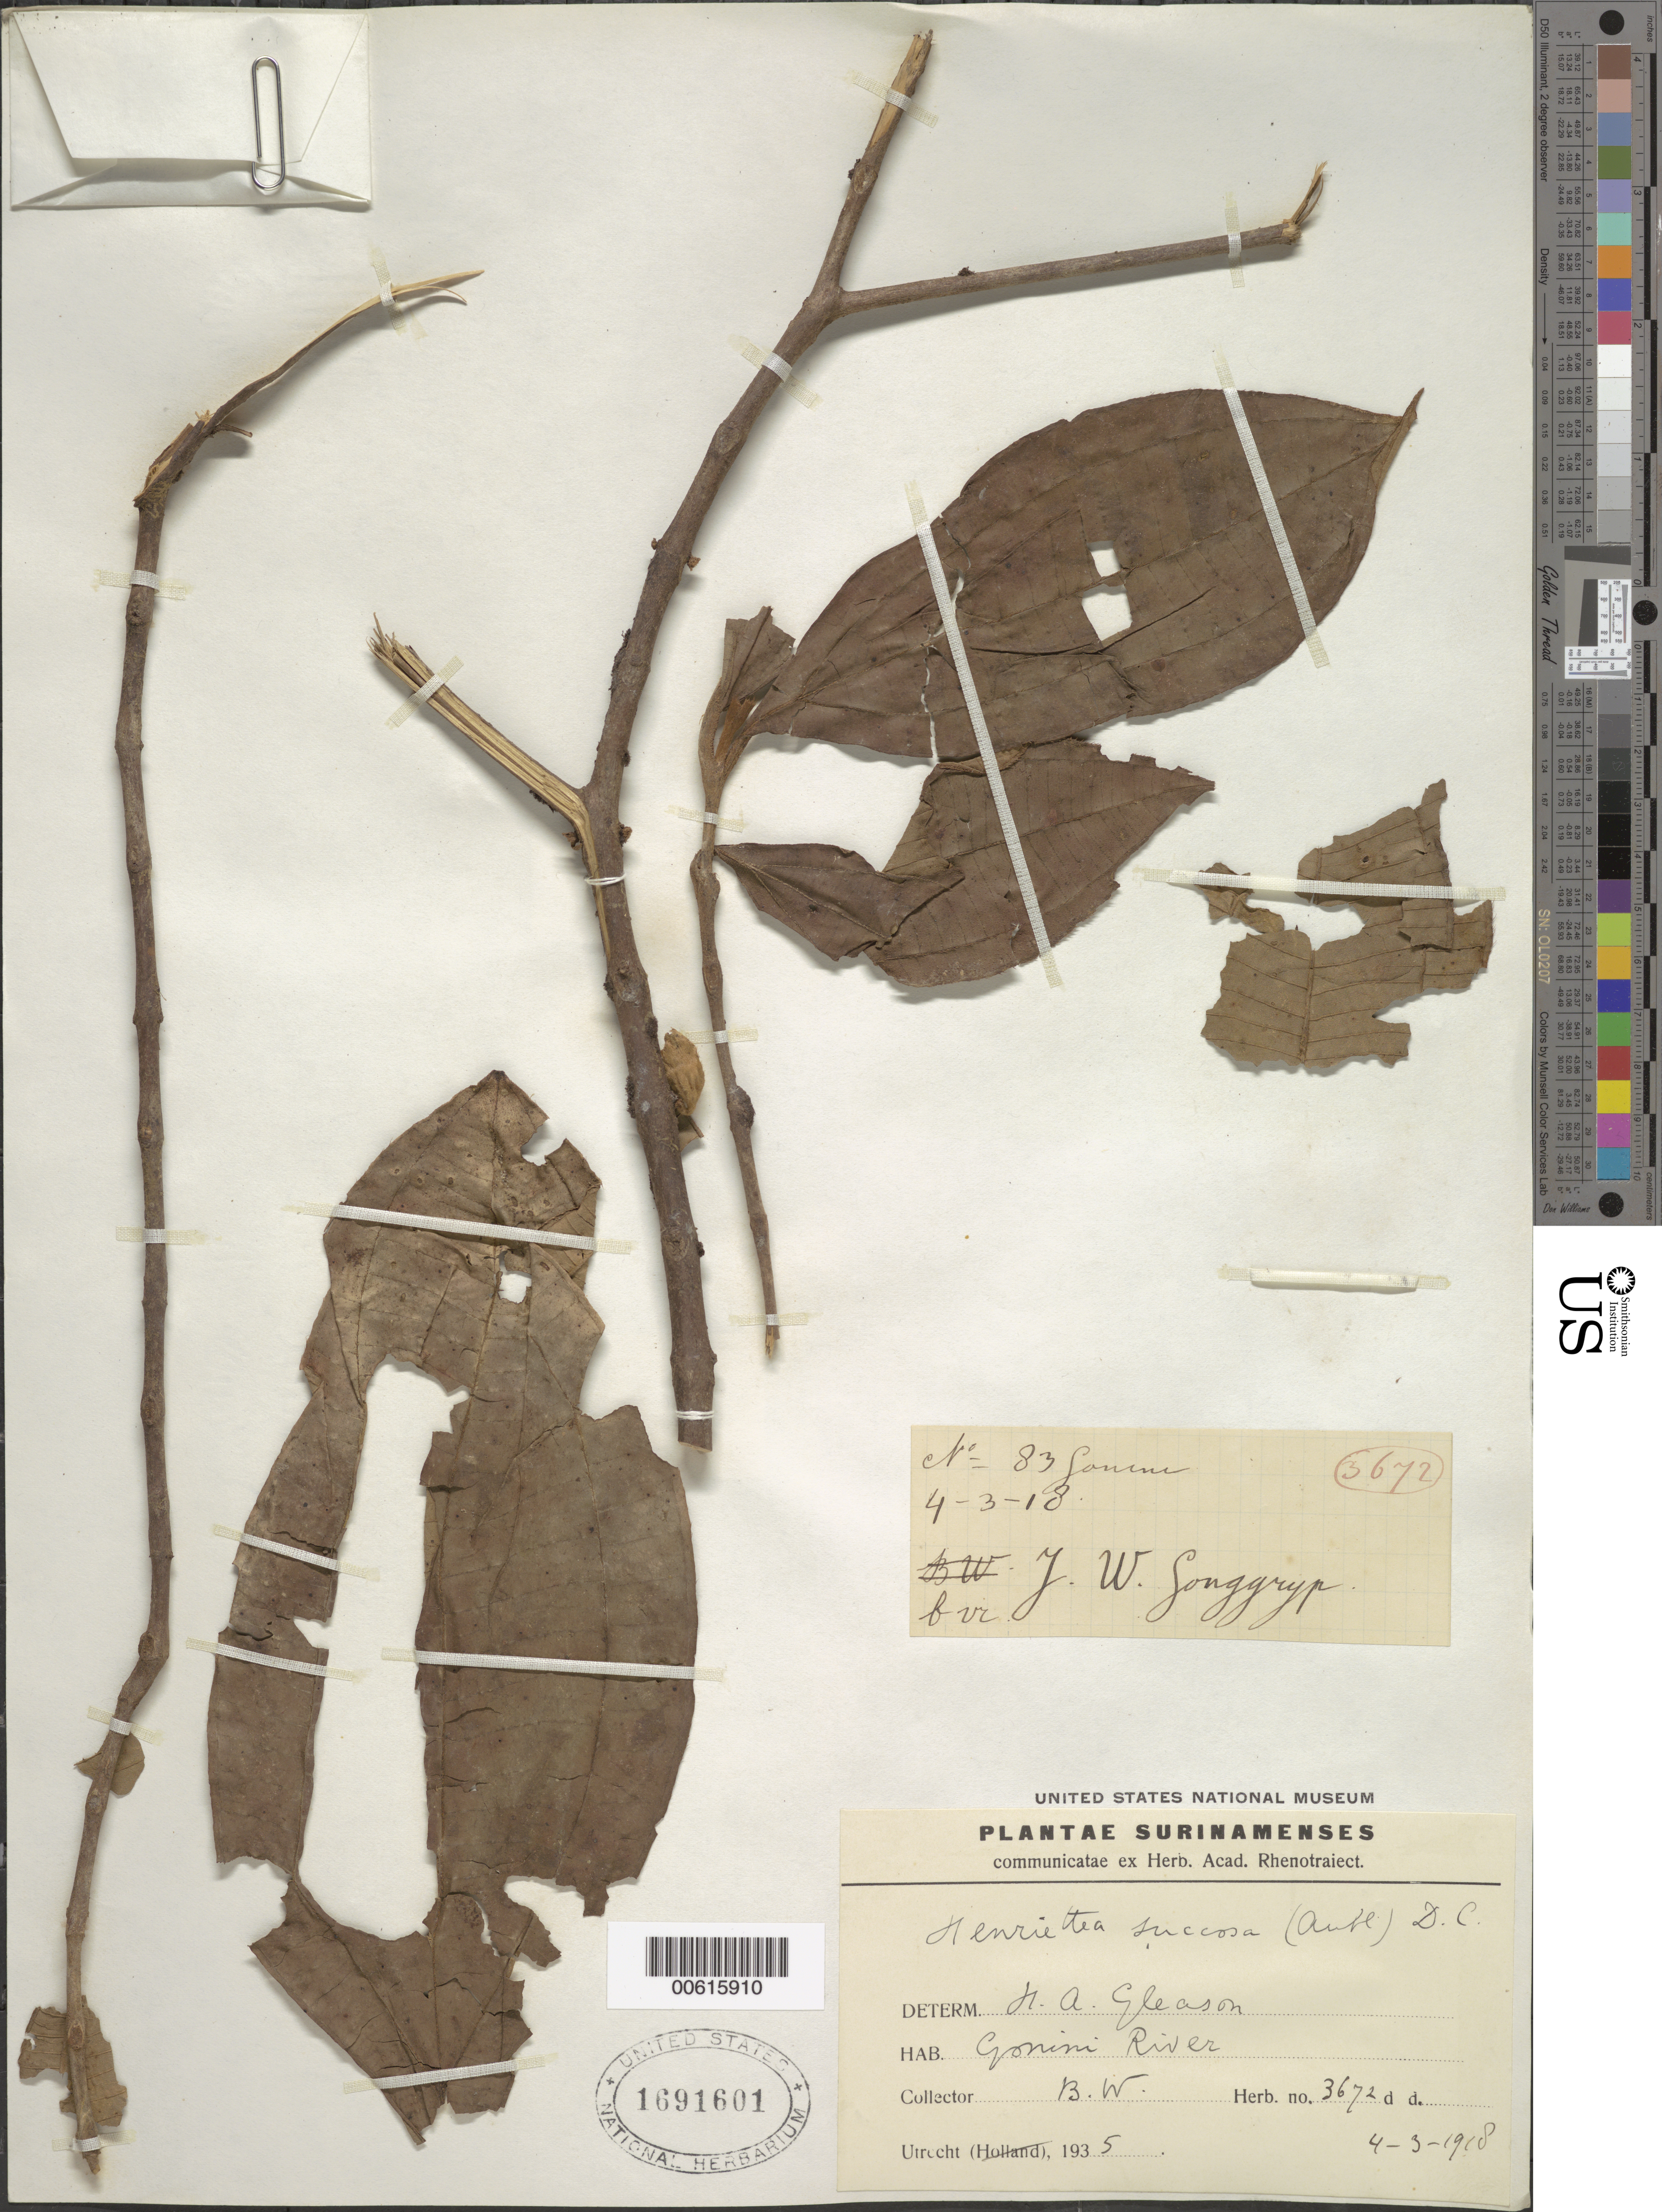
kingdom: Plantae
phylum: Tracheophyta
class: Magnoliopsida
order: Myrtales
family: Melastomataceae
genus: Henriettea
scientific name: Henriettea succosa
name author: (Aubl.) DC.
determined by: Gleason, H. A.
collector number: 3672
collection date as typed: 4-Mar-18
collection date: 1918-03-04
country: Suriname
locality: Gonini R.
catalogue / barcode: US 1691601